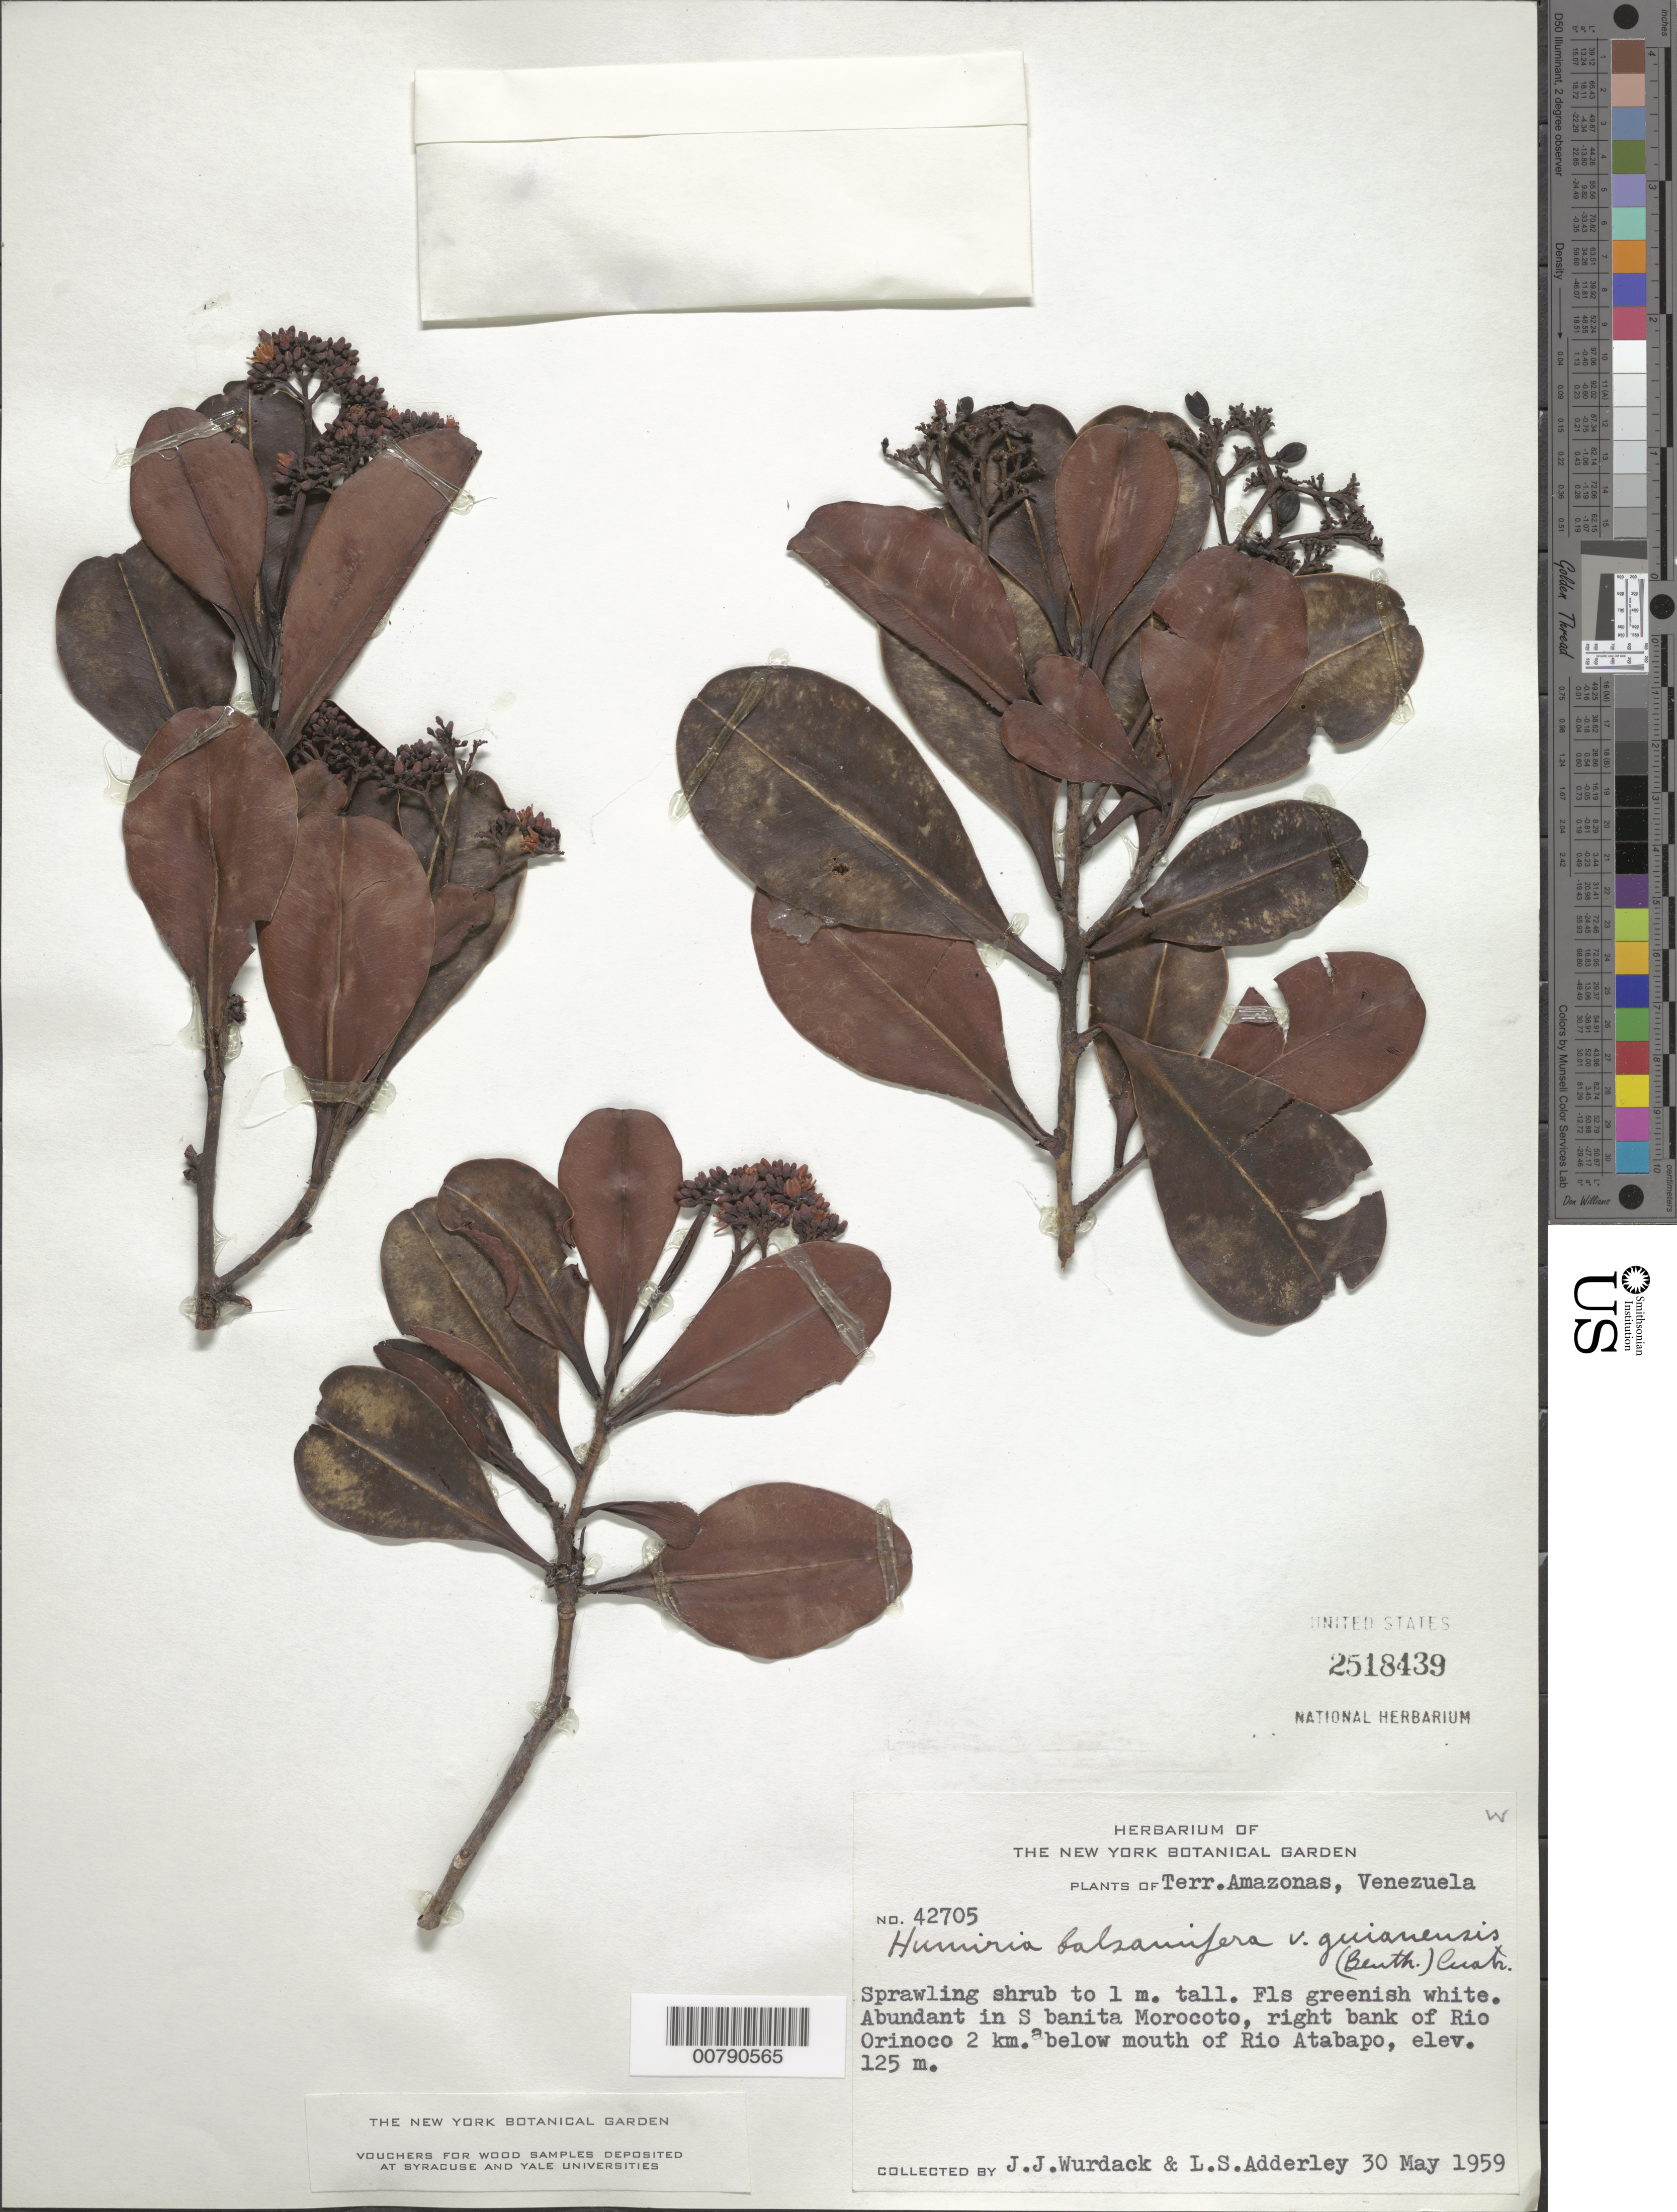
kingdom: Plantae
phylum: Tracheophyta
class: Magnoliopsida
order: Malpighiales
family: Humiriaceae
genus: Humiria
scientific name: Humiria balsamifera var. guianensis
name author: (Benth.) Cuatrec.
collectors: J. J. Wurdack & L. S. Adderley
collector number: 42705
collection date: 1959-05-30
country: Venezuela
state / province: Amazonas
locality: Abundant in S banita Morocoto, right bank of Rio Orinoco 2 km. a below mouth of Rio Atabapo.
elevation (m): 125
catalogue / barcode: US 2518439